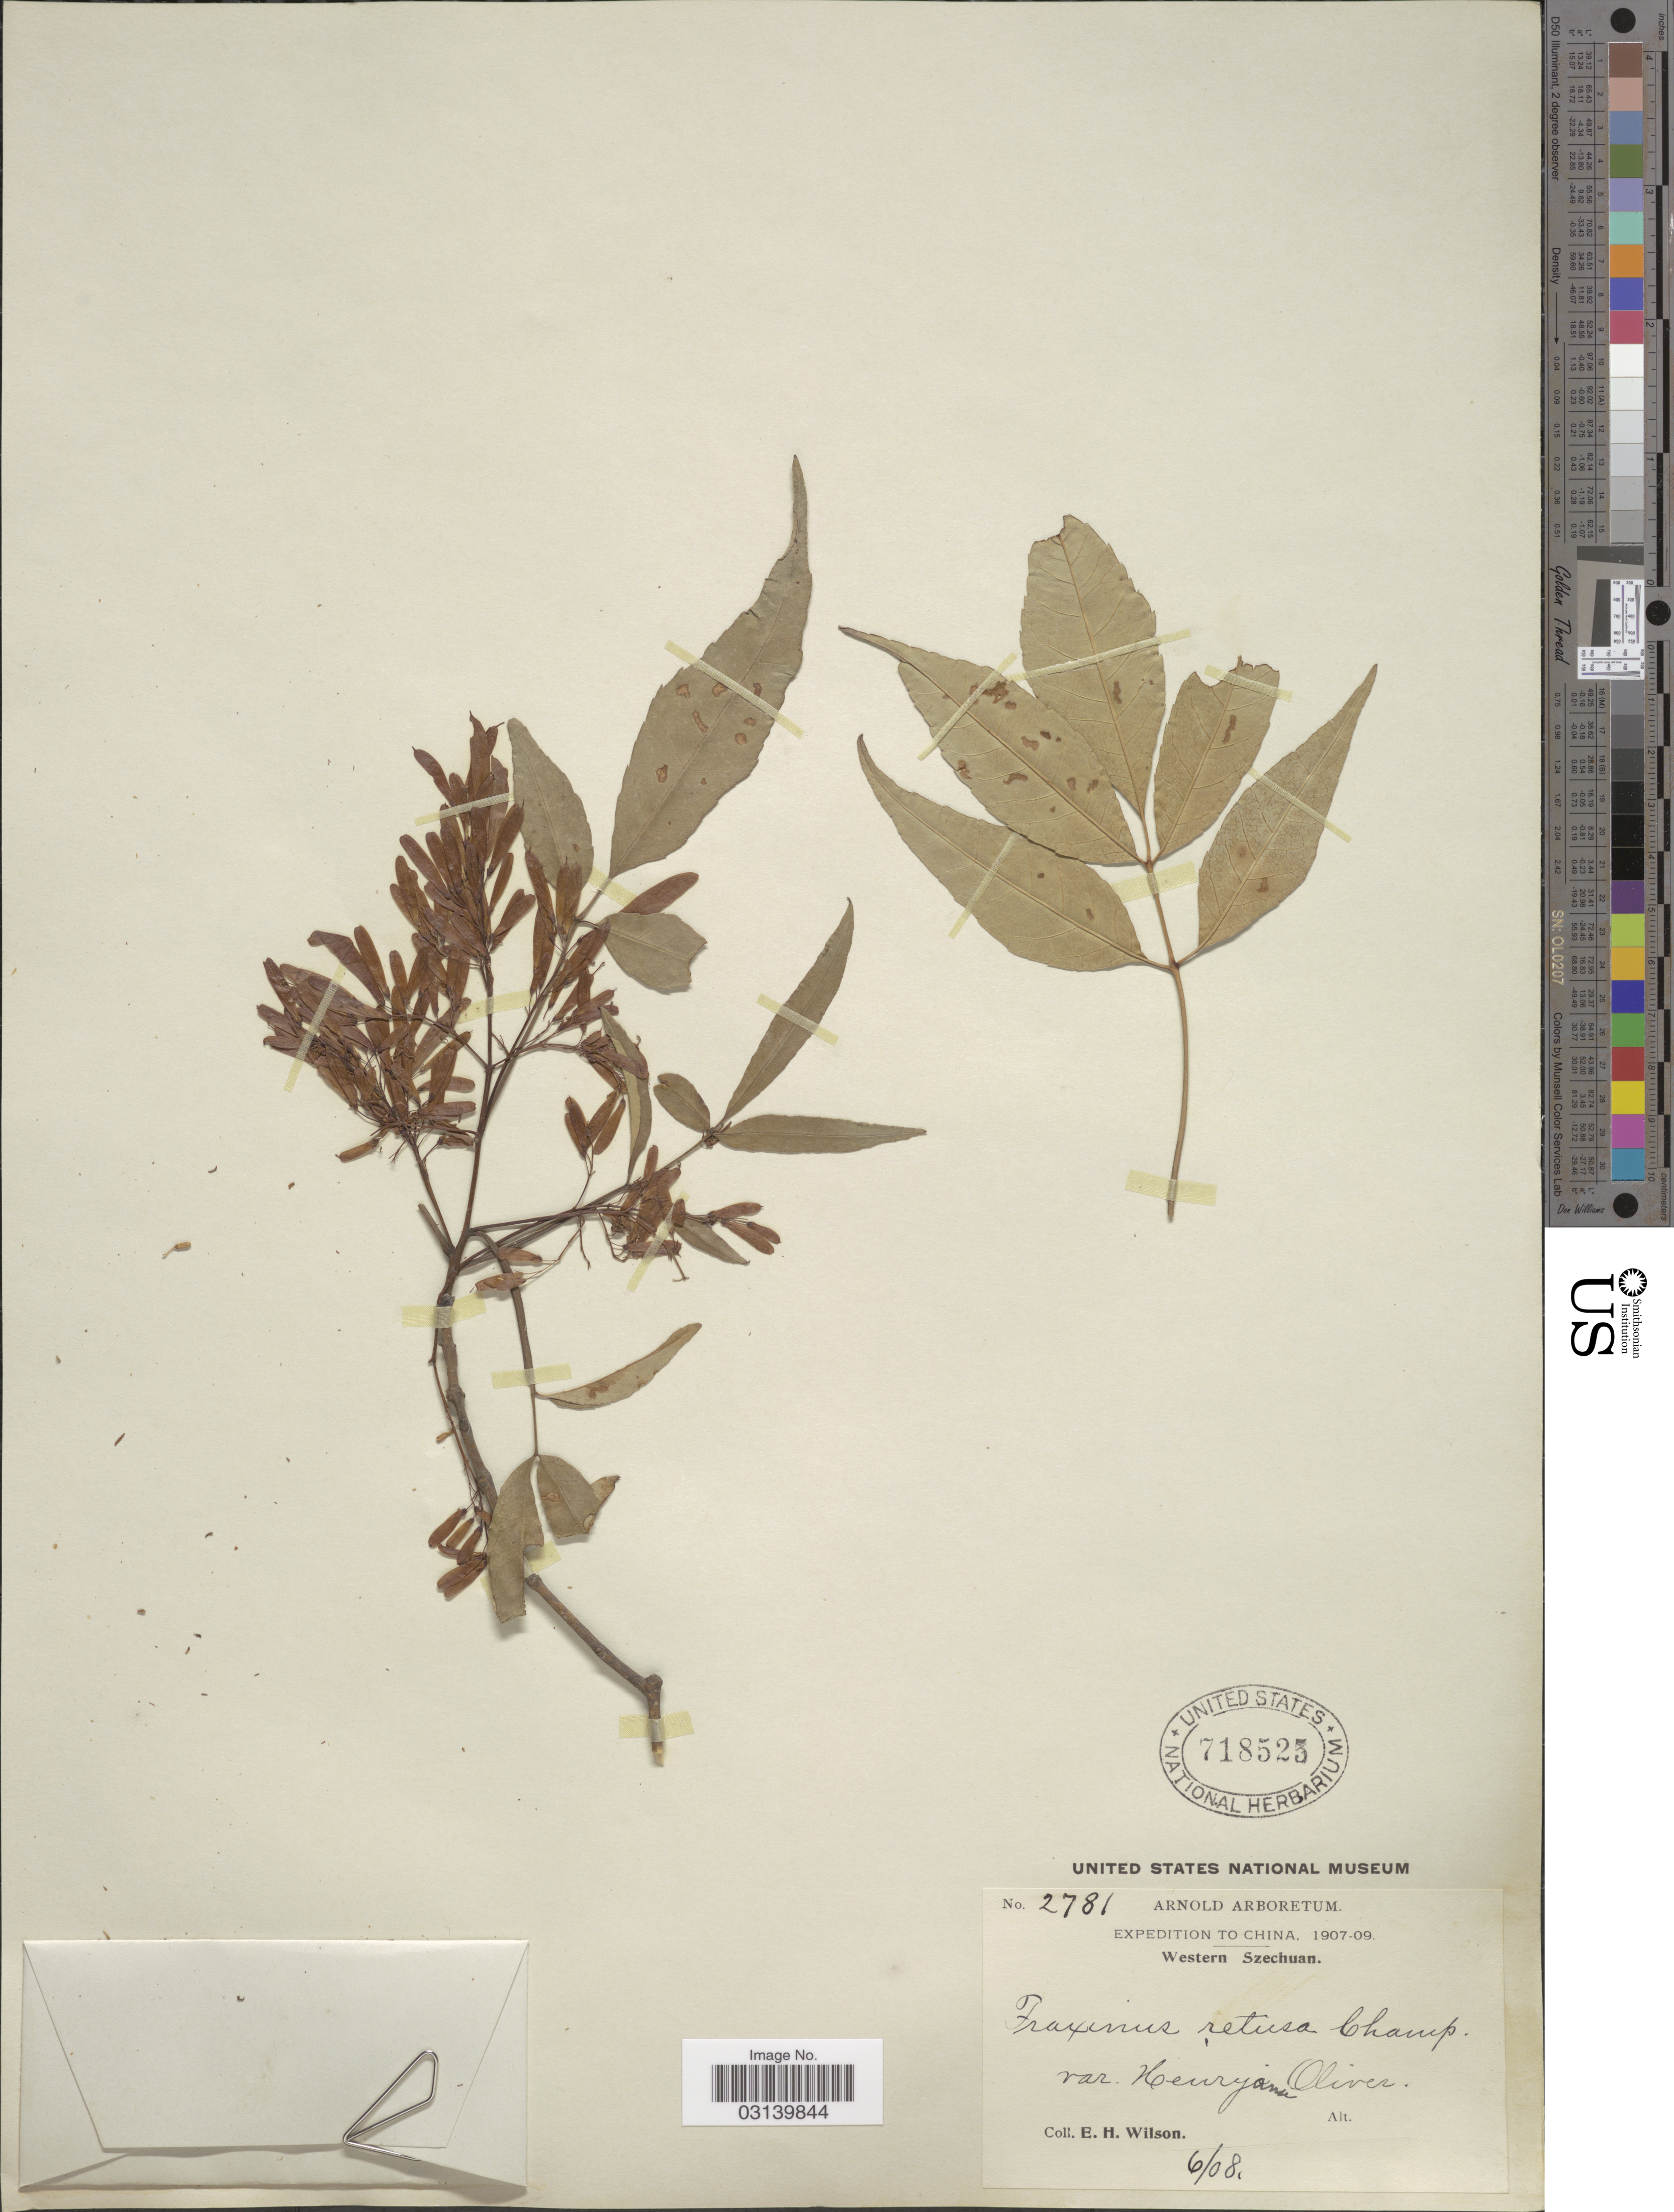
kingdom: Plantae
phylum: Tracheophyta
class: Magnoliopsida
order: Lamiales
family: Oleaceae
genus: Fraxinus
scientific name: Fraxinus championii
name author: Little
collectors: E. Wilson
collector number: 2781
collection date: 1908-06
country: China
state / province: Sichuan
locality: Western Szechuan.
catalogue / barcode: US 718525